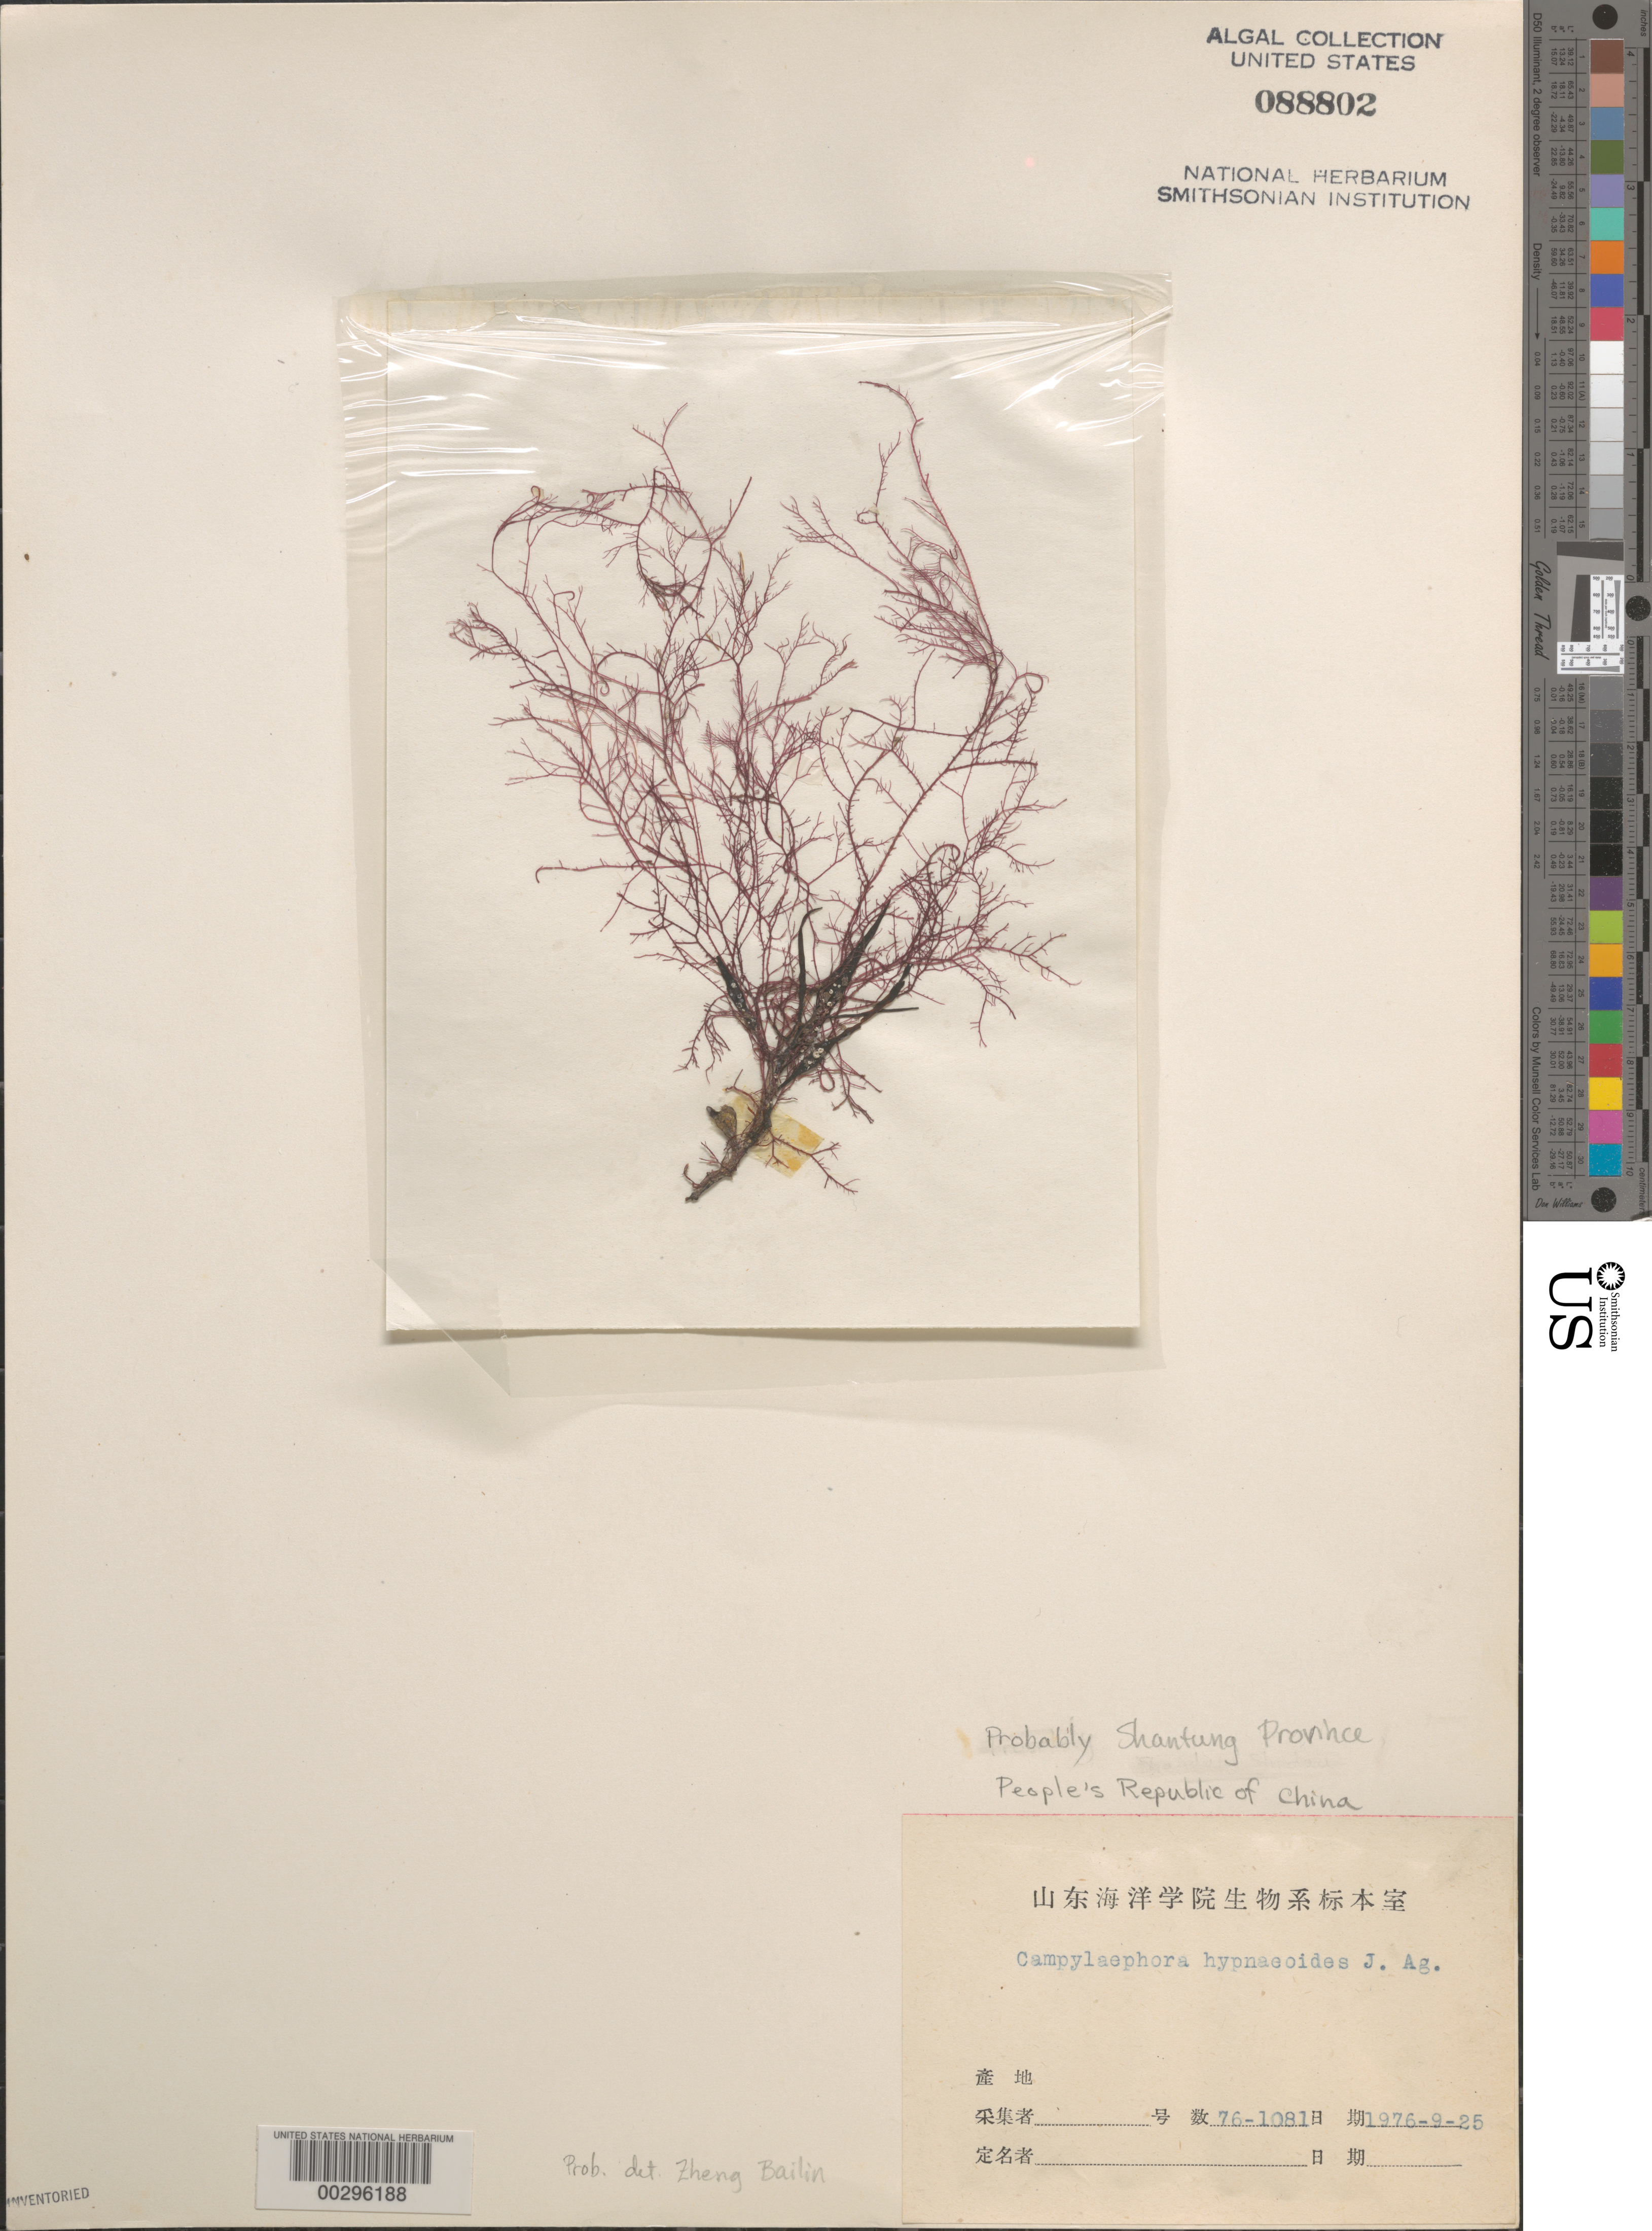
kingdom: Plantae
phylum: Rhodophyta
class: Florideophyceae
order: Ceramiales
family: Ceramiaceae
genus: Campylaephora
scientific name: Campylaephora hypnaeoides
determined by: Bailin, Z.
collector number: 76-1081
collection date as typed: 25 Sep 1976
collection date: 1976-09-25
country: China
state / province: Shandong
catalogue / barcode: US 88802